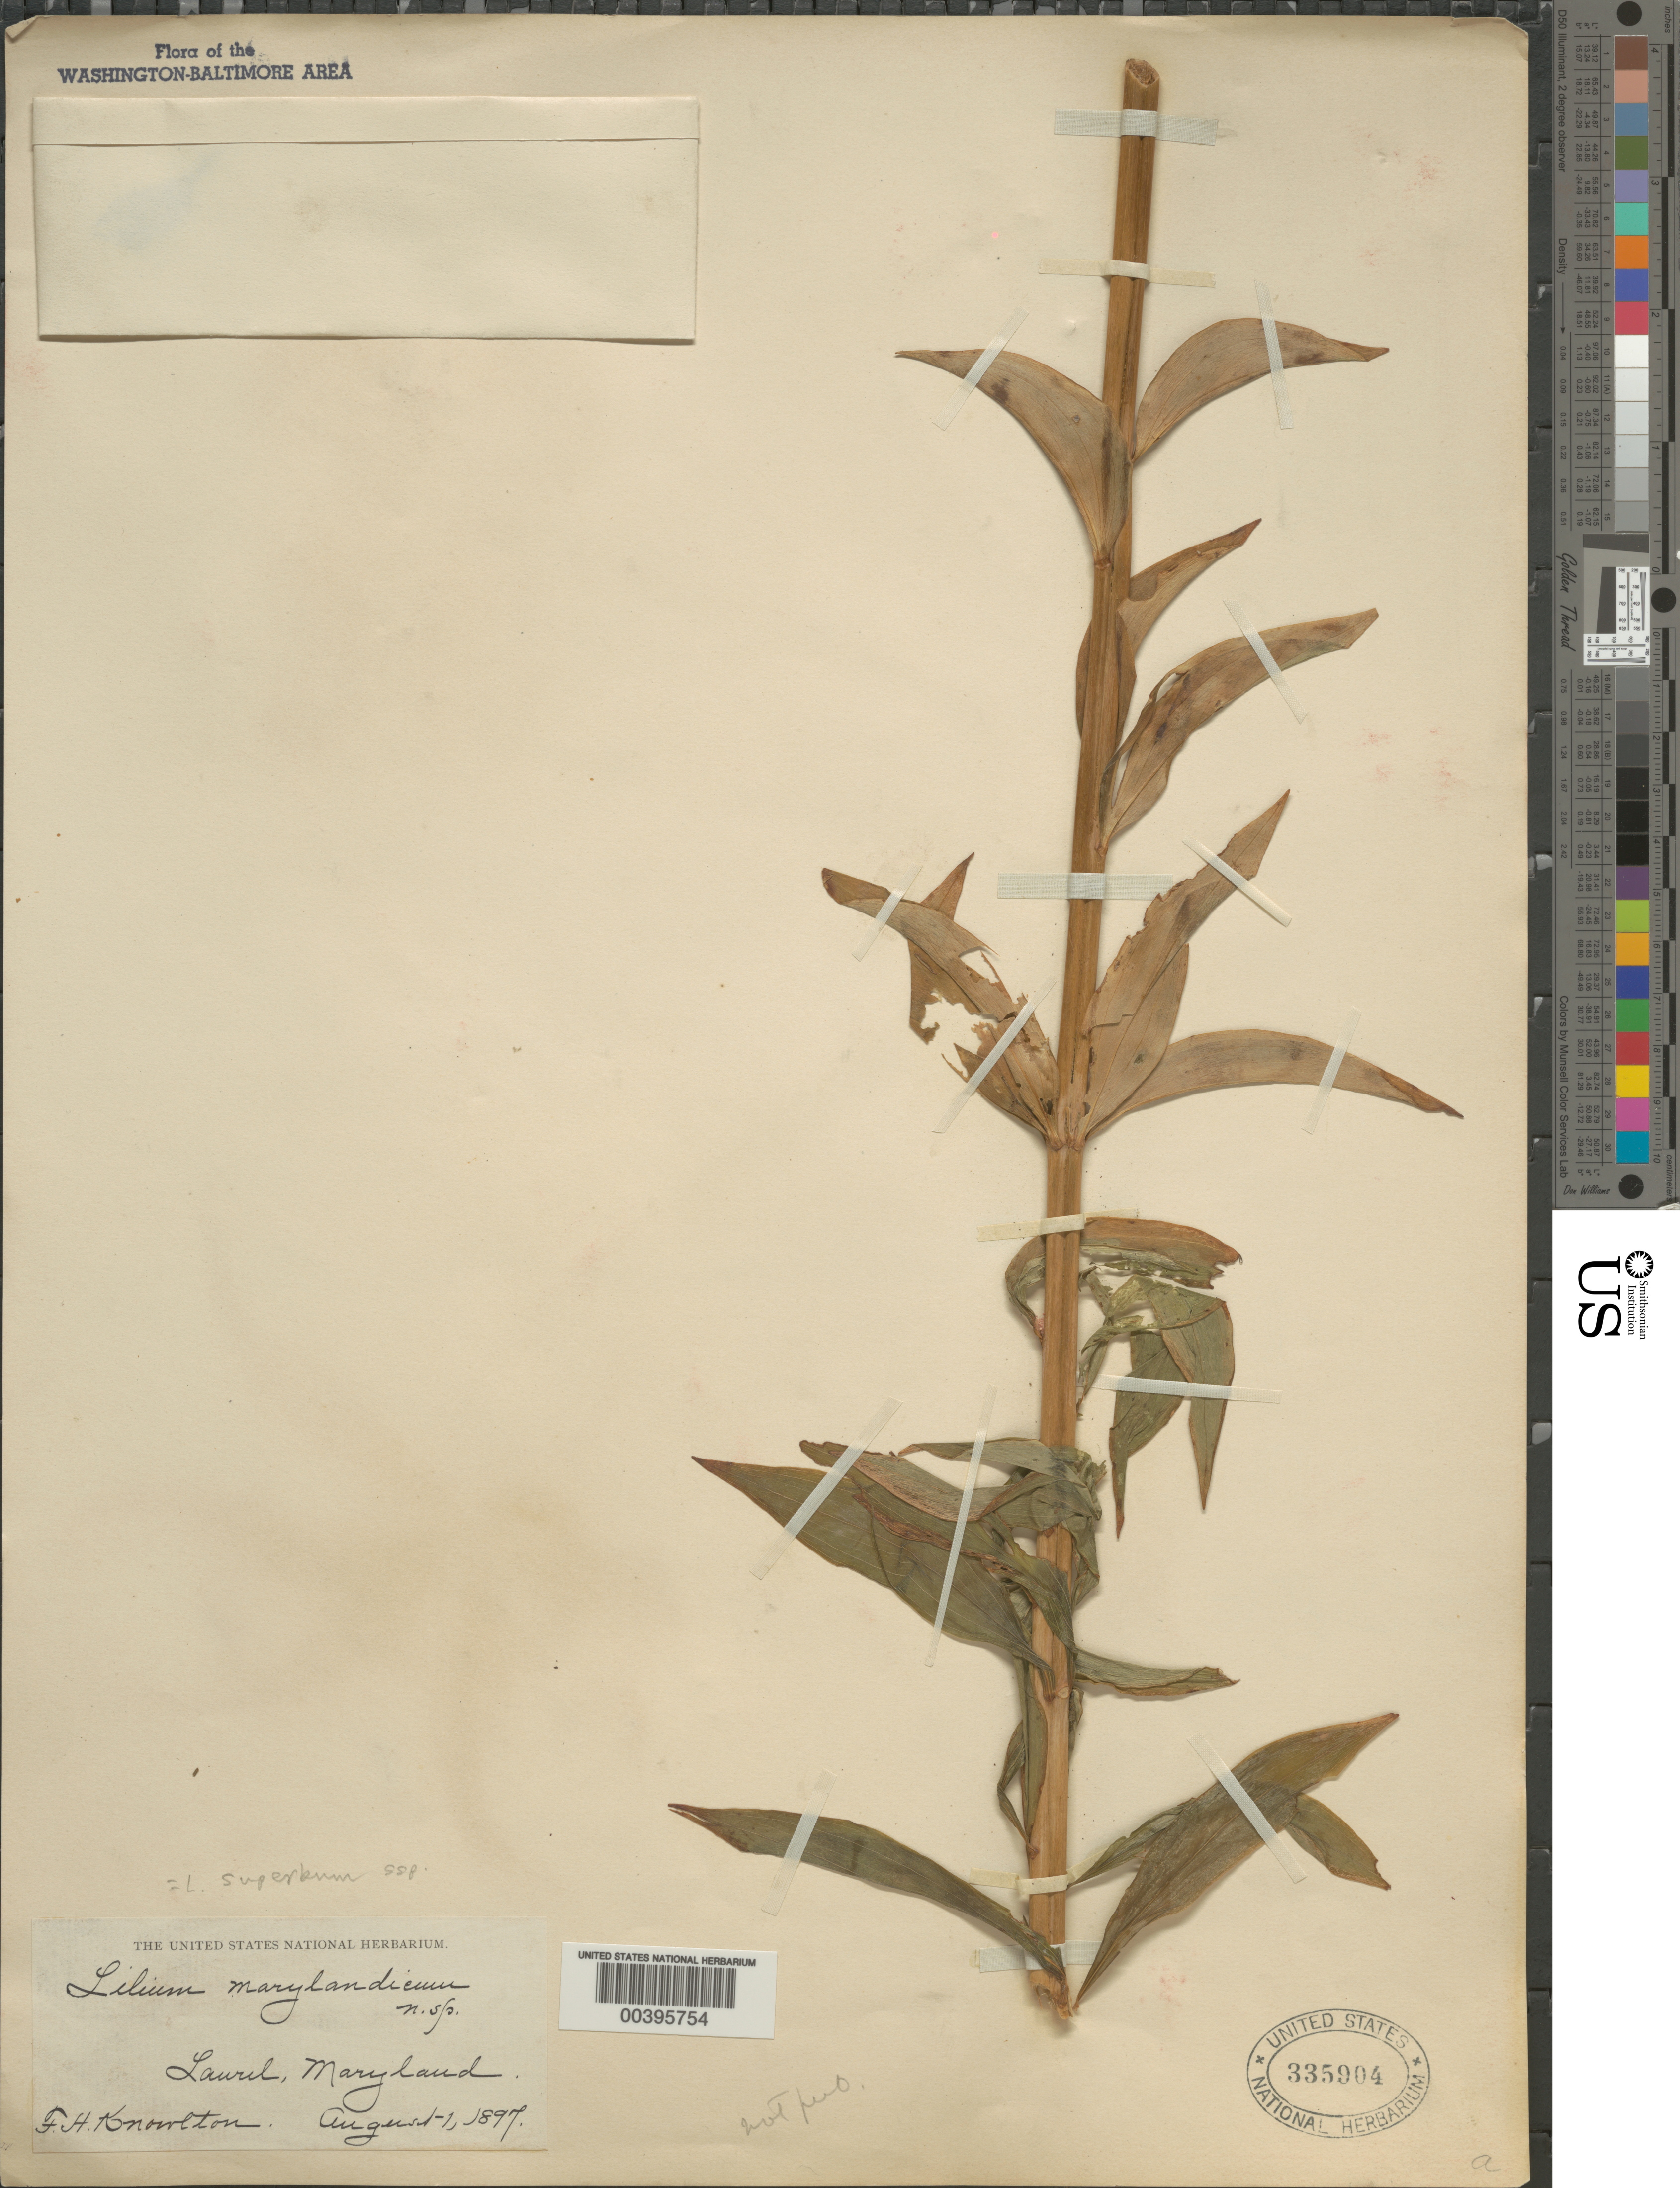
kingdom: Plantae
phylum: Tracheophyta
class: Liliopsida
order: Liliales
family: Liliaceae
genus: Lilium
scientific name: Lilium superbum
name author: L.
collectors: F. H. Knowlton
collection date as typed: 01 Aug 1897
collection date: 1897-08-01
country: United States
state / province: Maryland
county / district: Prince George's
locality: Laurel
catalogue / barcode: US 335904